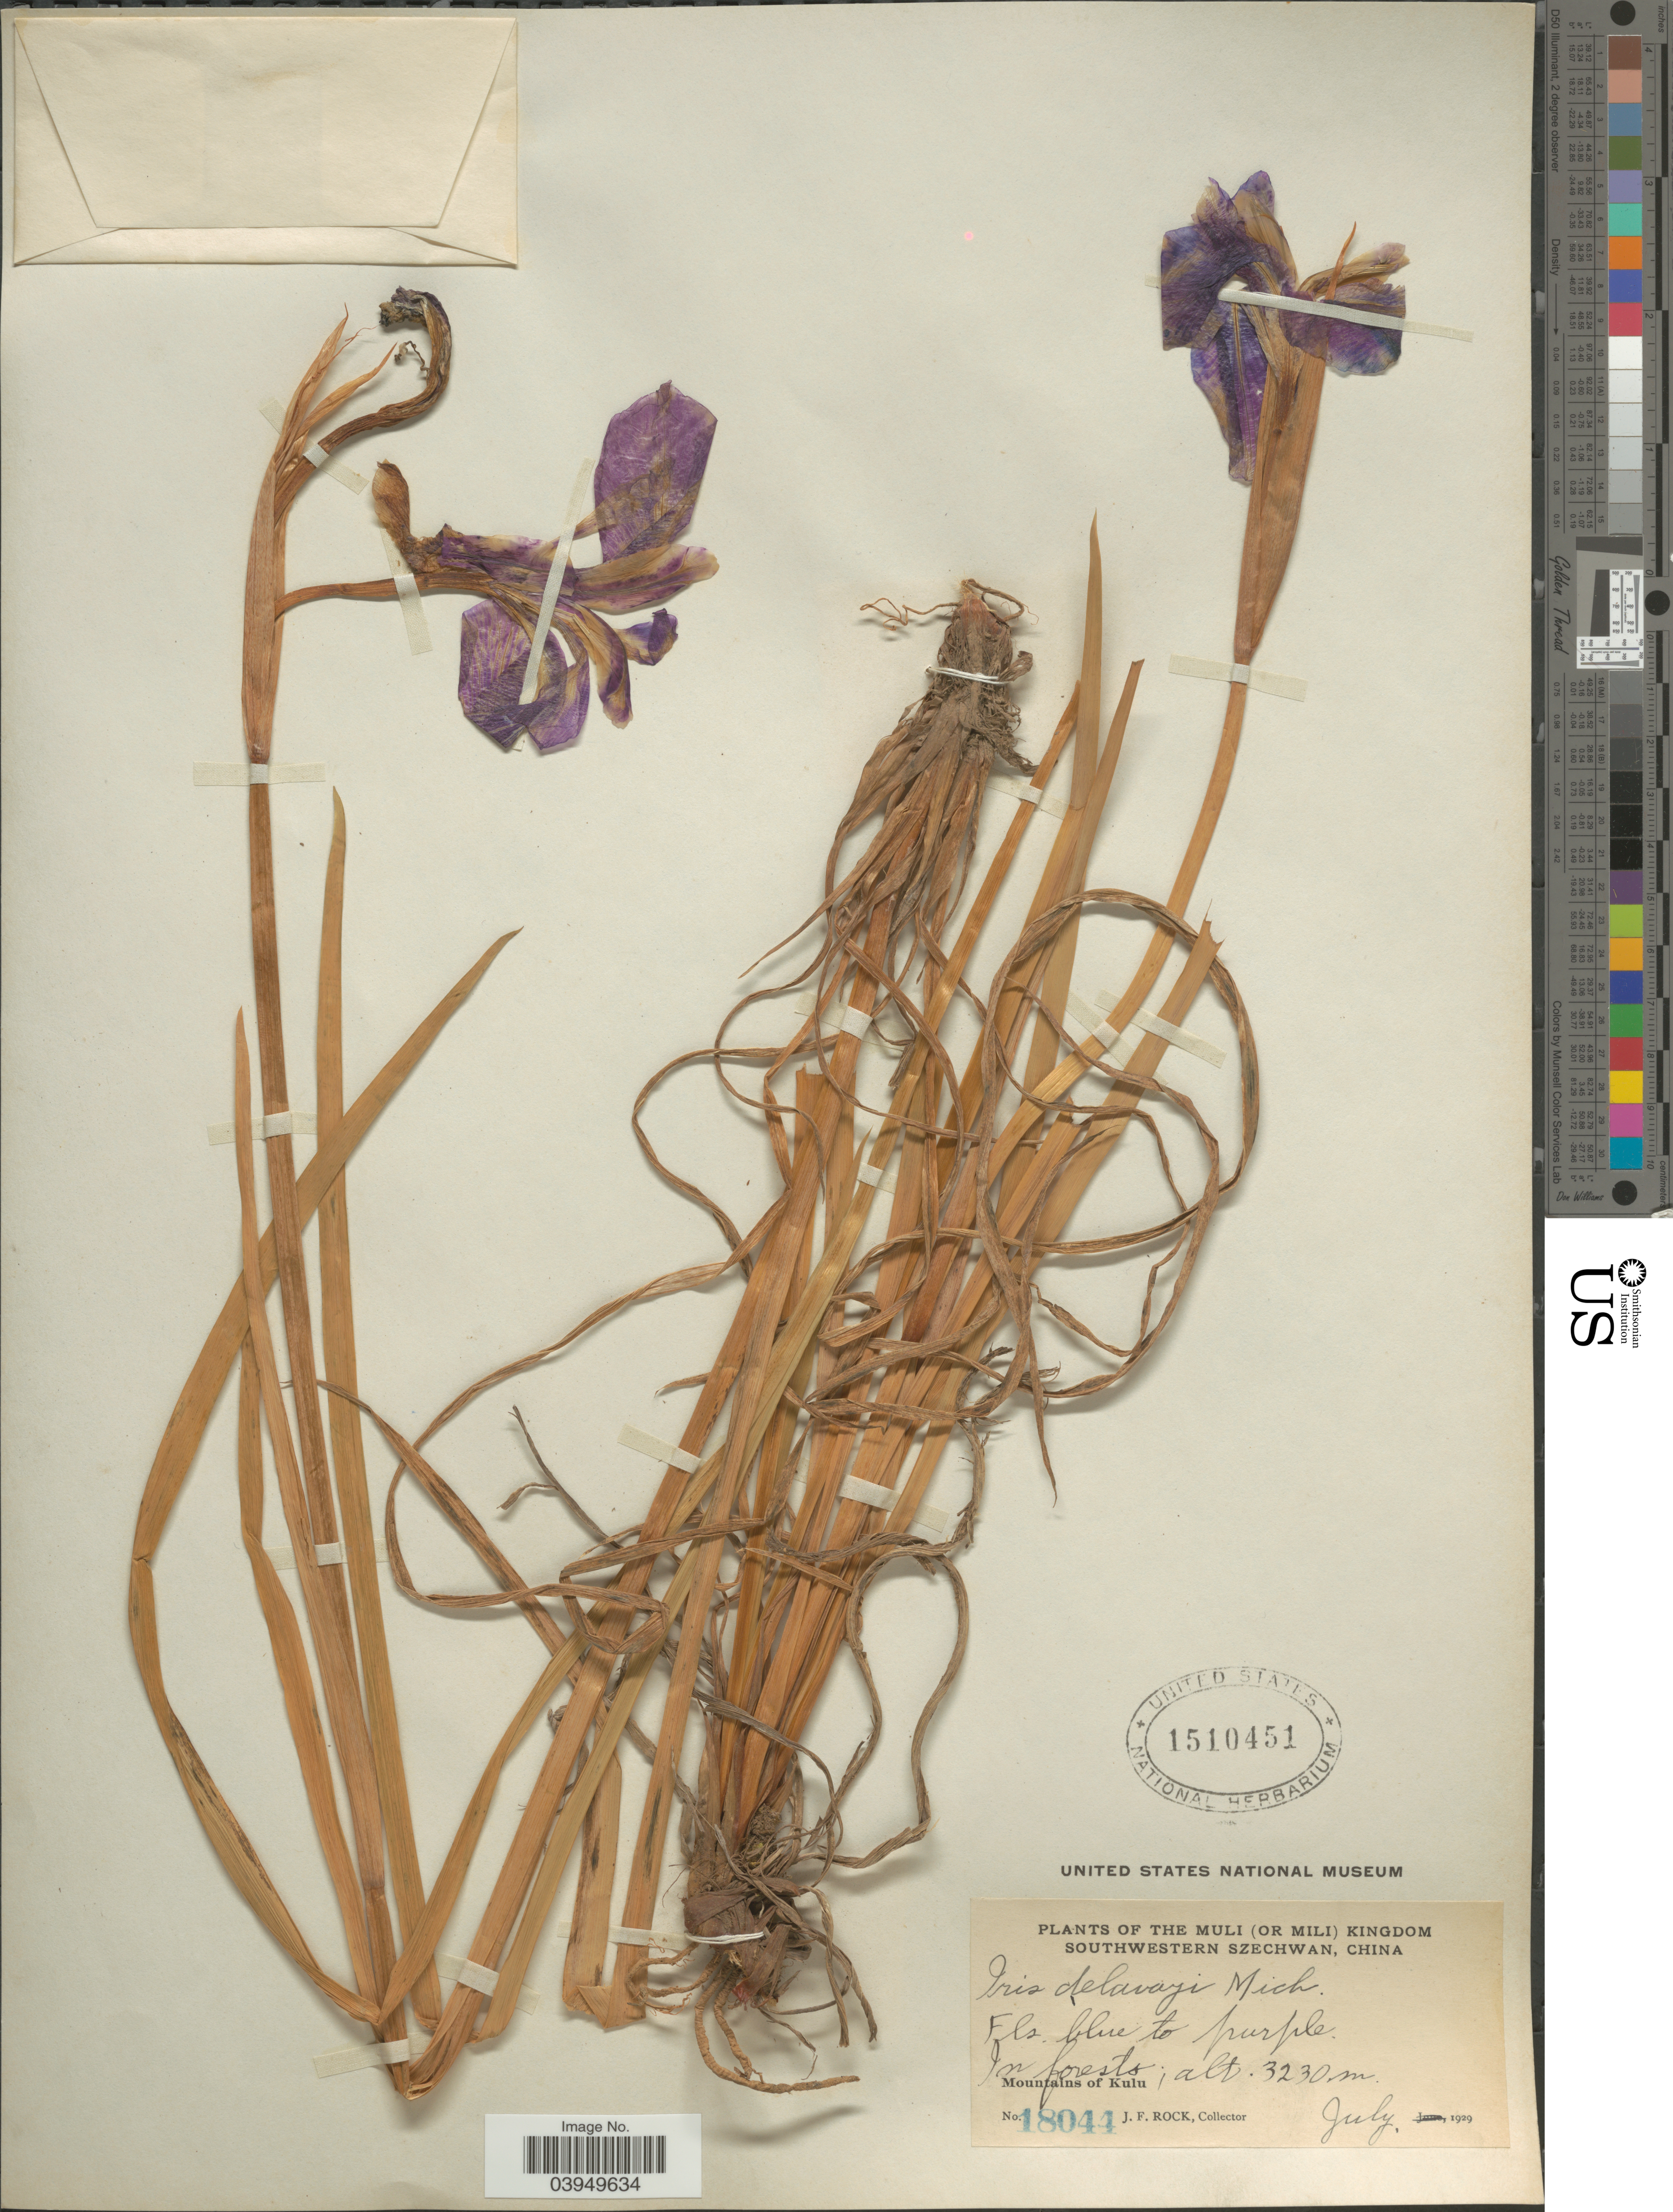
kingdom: Plantae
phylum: Tracheophyta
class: Liliopsida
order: Asparagales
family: Iridaceae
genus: Iris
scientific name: Iris delavayi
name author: Micheli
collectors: J. Rock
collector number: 18044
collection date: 1929-07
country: China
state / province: Sichuan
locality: The Muli (or Mili) Kingdom. Southwestern Szechwan. Mountains of Kulu.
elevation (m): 3230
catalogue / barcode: US 1510451